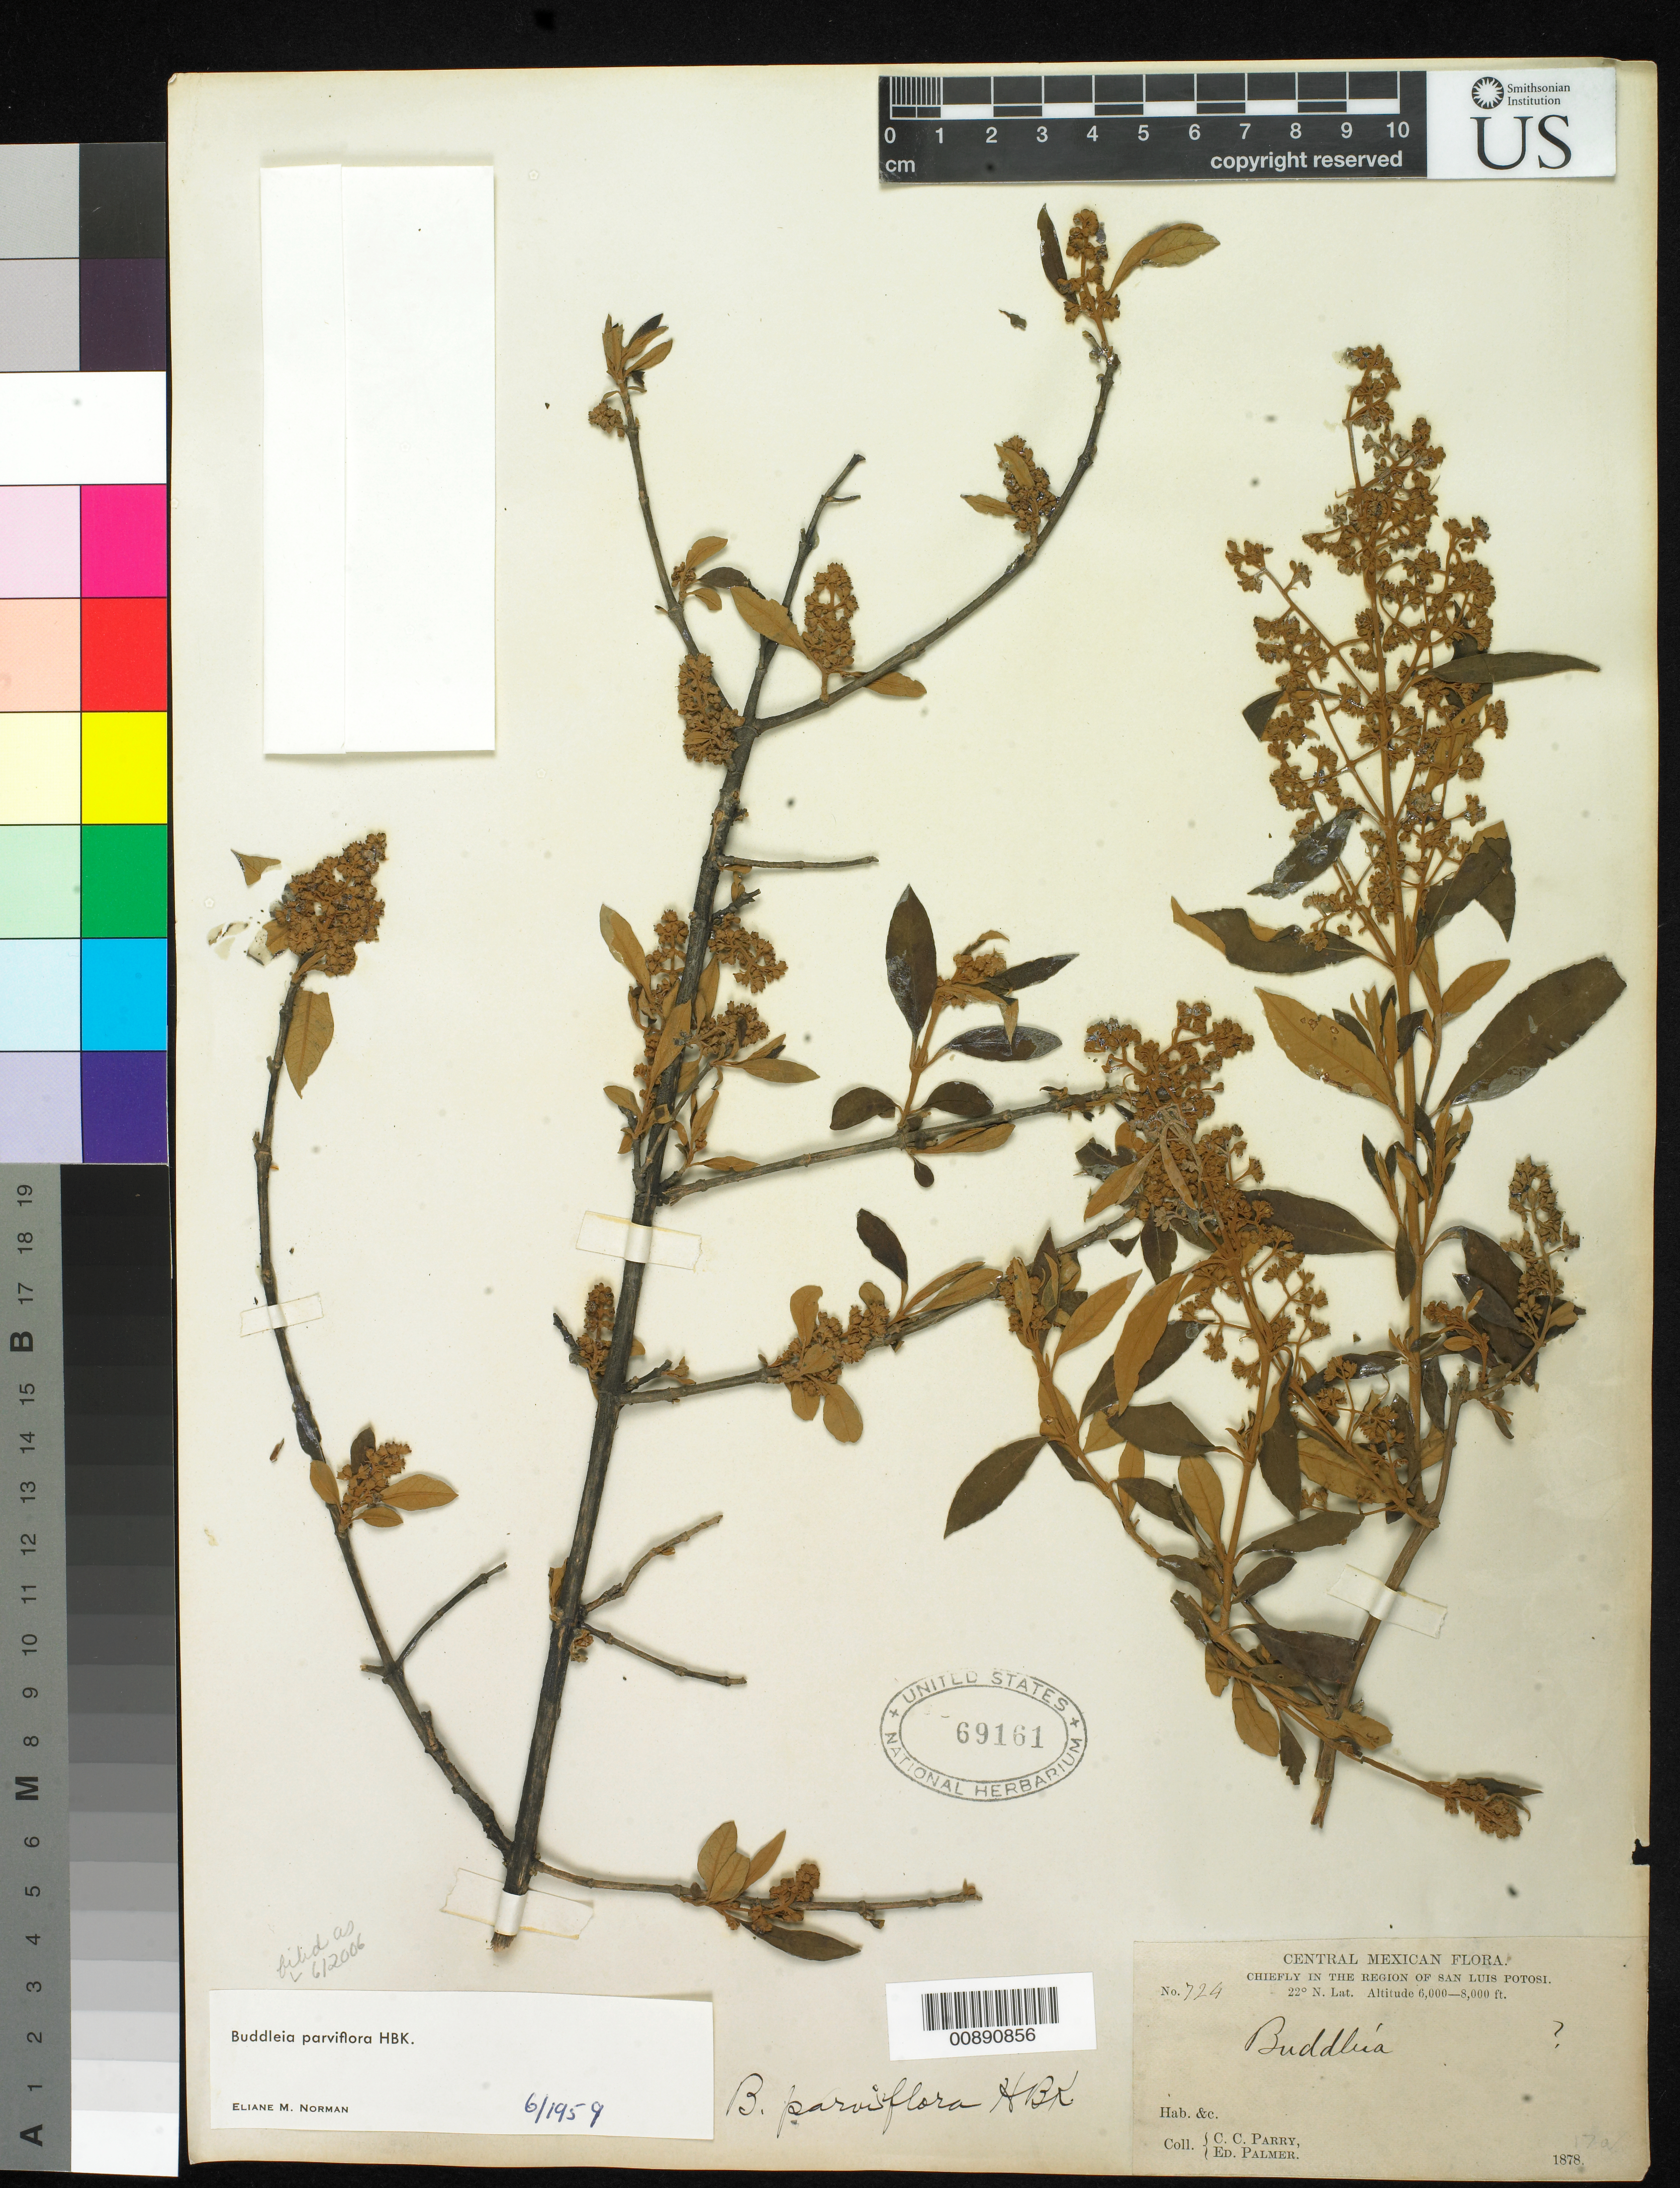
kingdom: Plantae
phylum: Tracheophyta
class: Magnoliopsida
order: Lamiales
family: Scrophulariaceae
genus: Buddleja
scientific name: Buddleja parviflora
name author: Kunth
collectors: C. C. Parry & E. Palmer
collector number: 724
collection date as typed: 1878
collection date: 1878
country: Mexico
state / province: San Luis Potosí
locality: Chiefly in the region of San Luis Potosí.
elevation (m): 1829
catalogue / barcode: US 69161